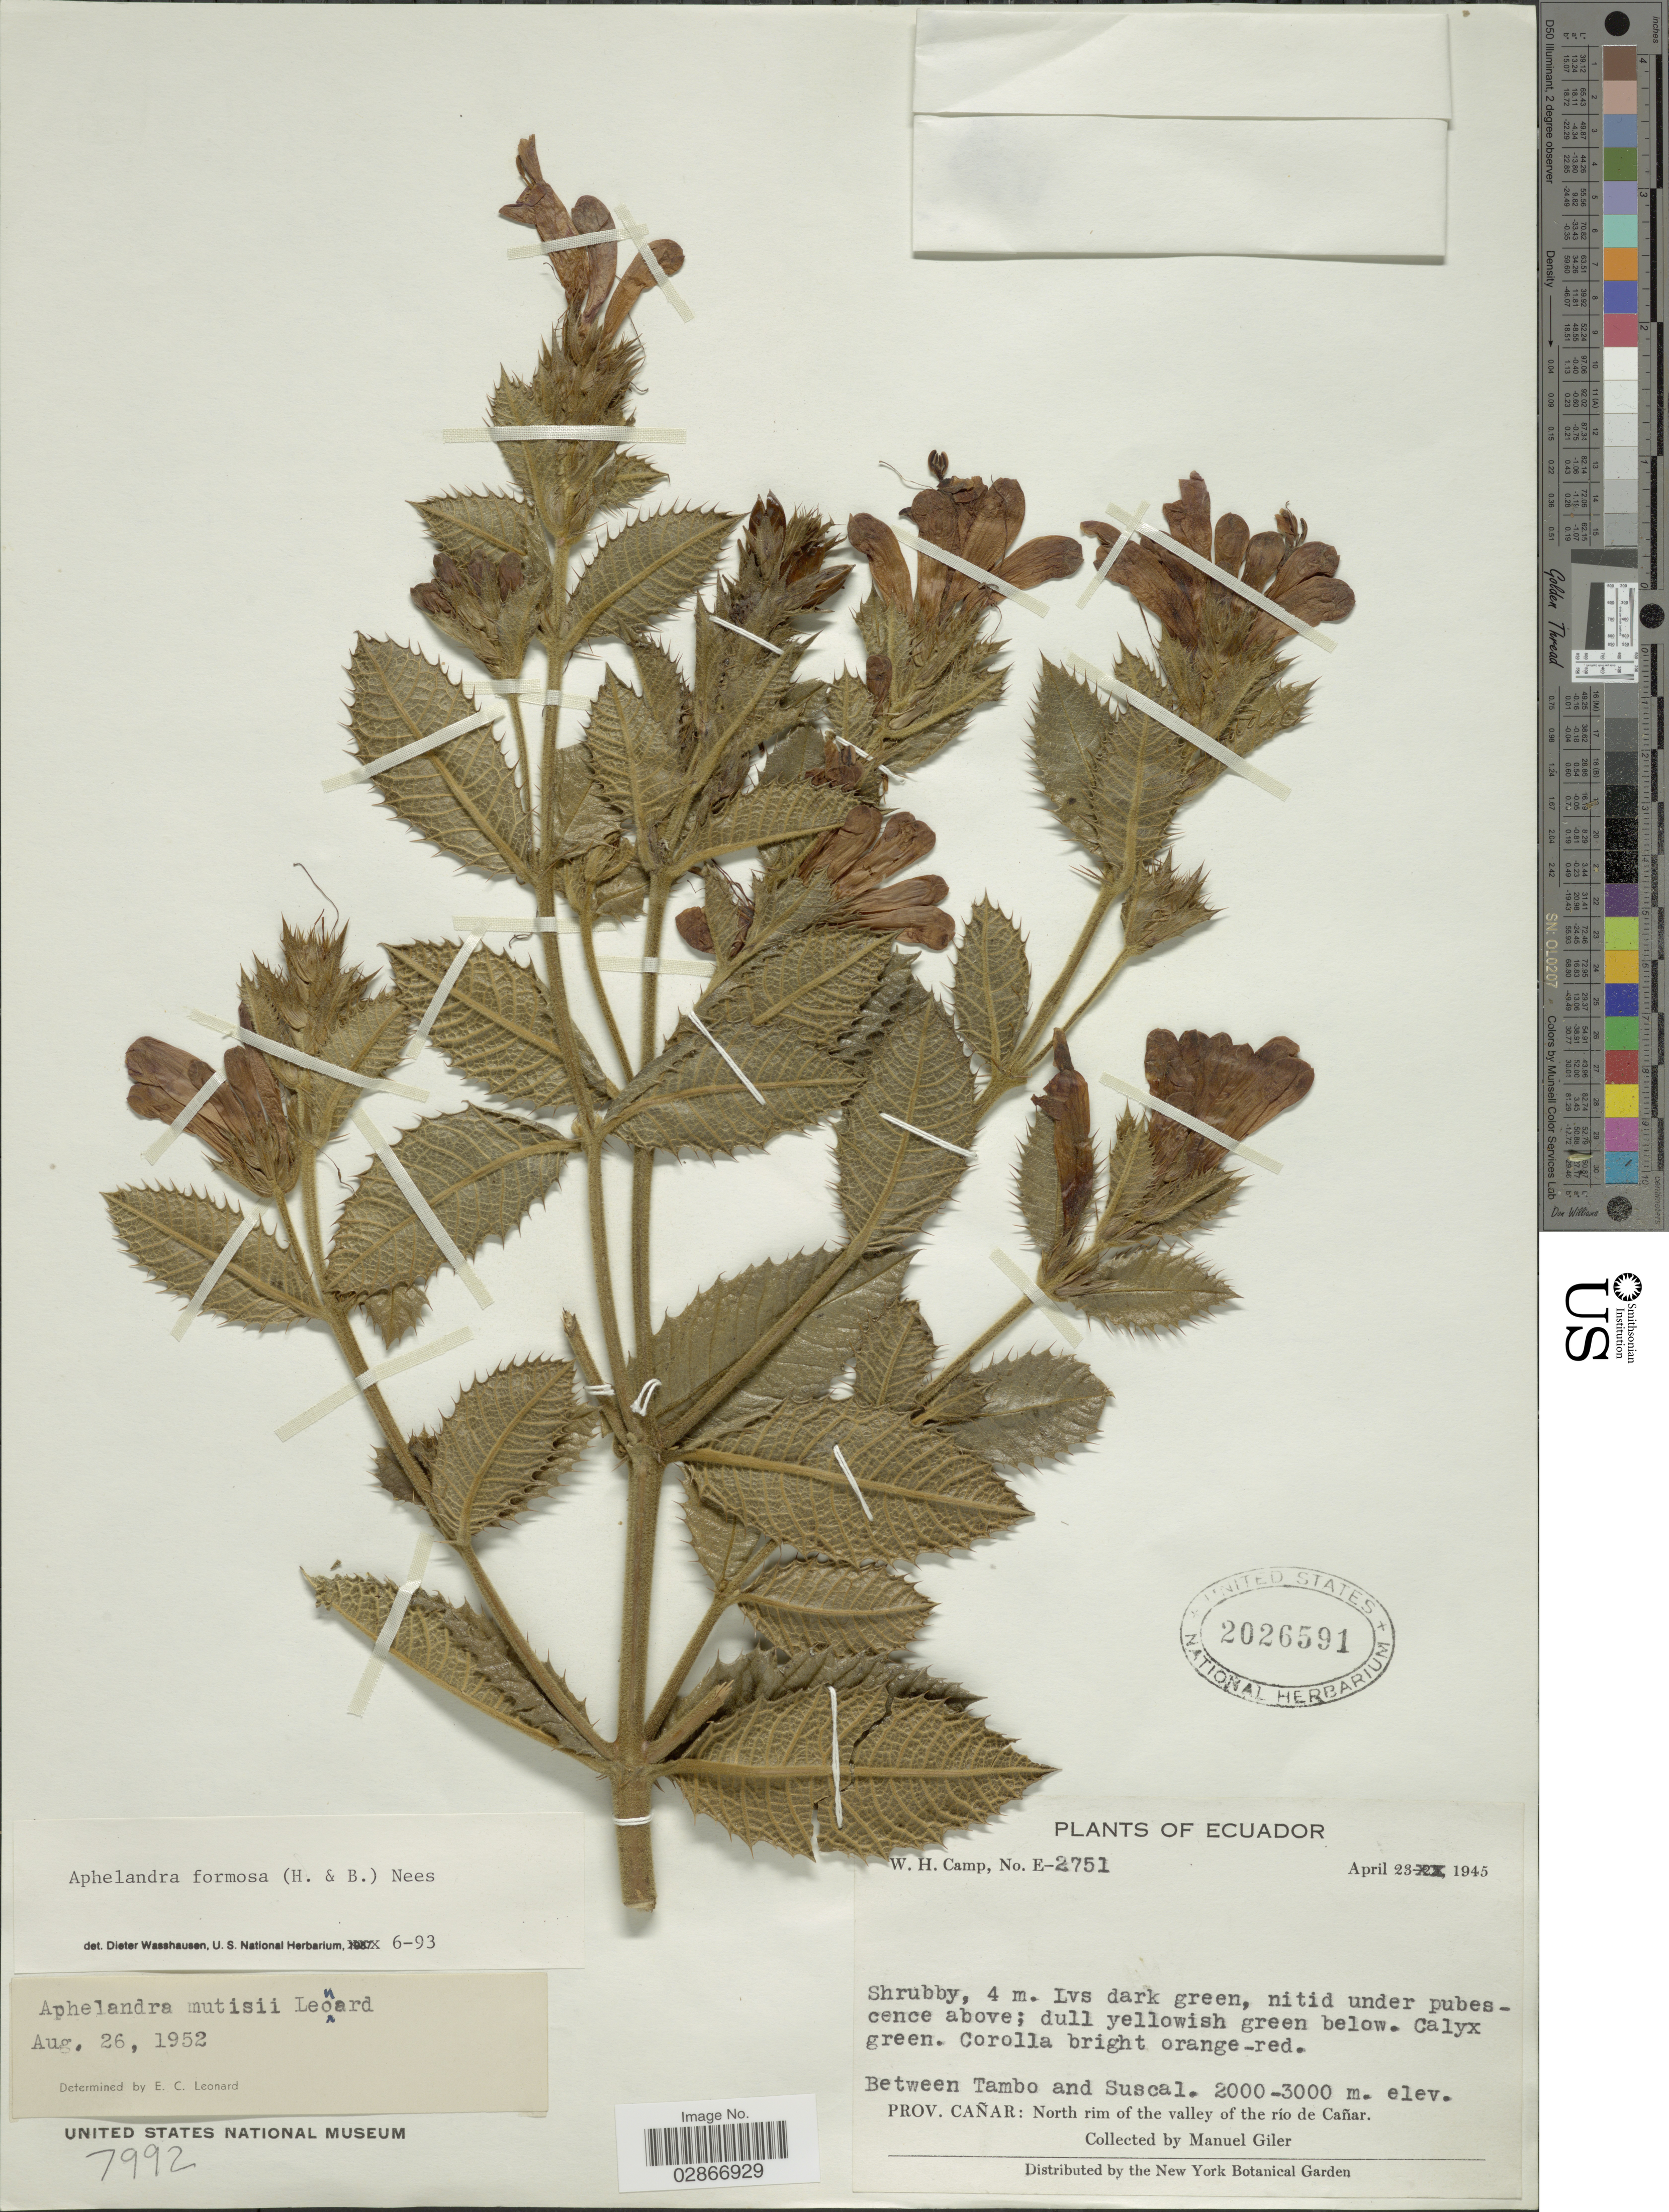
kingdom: Plantae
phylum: Tracheophyta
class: Magnoliopsida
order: Lamiales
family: Acanthaceae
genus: Aphelandra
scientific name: Aphelandra formosa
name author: (Humb. & Bonpl.) Nees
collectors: M. Gíler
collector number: E-2751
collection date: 1945-04-23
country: Ecuador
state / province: Cañar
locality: Between Tambo and Suscal, North rim of the valley of the río de Cañar.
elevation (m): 2000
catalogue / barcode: US 2026591